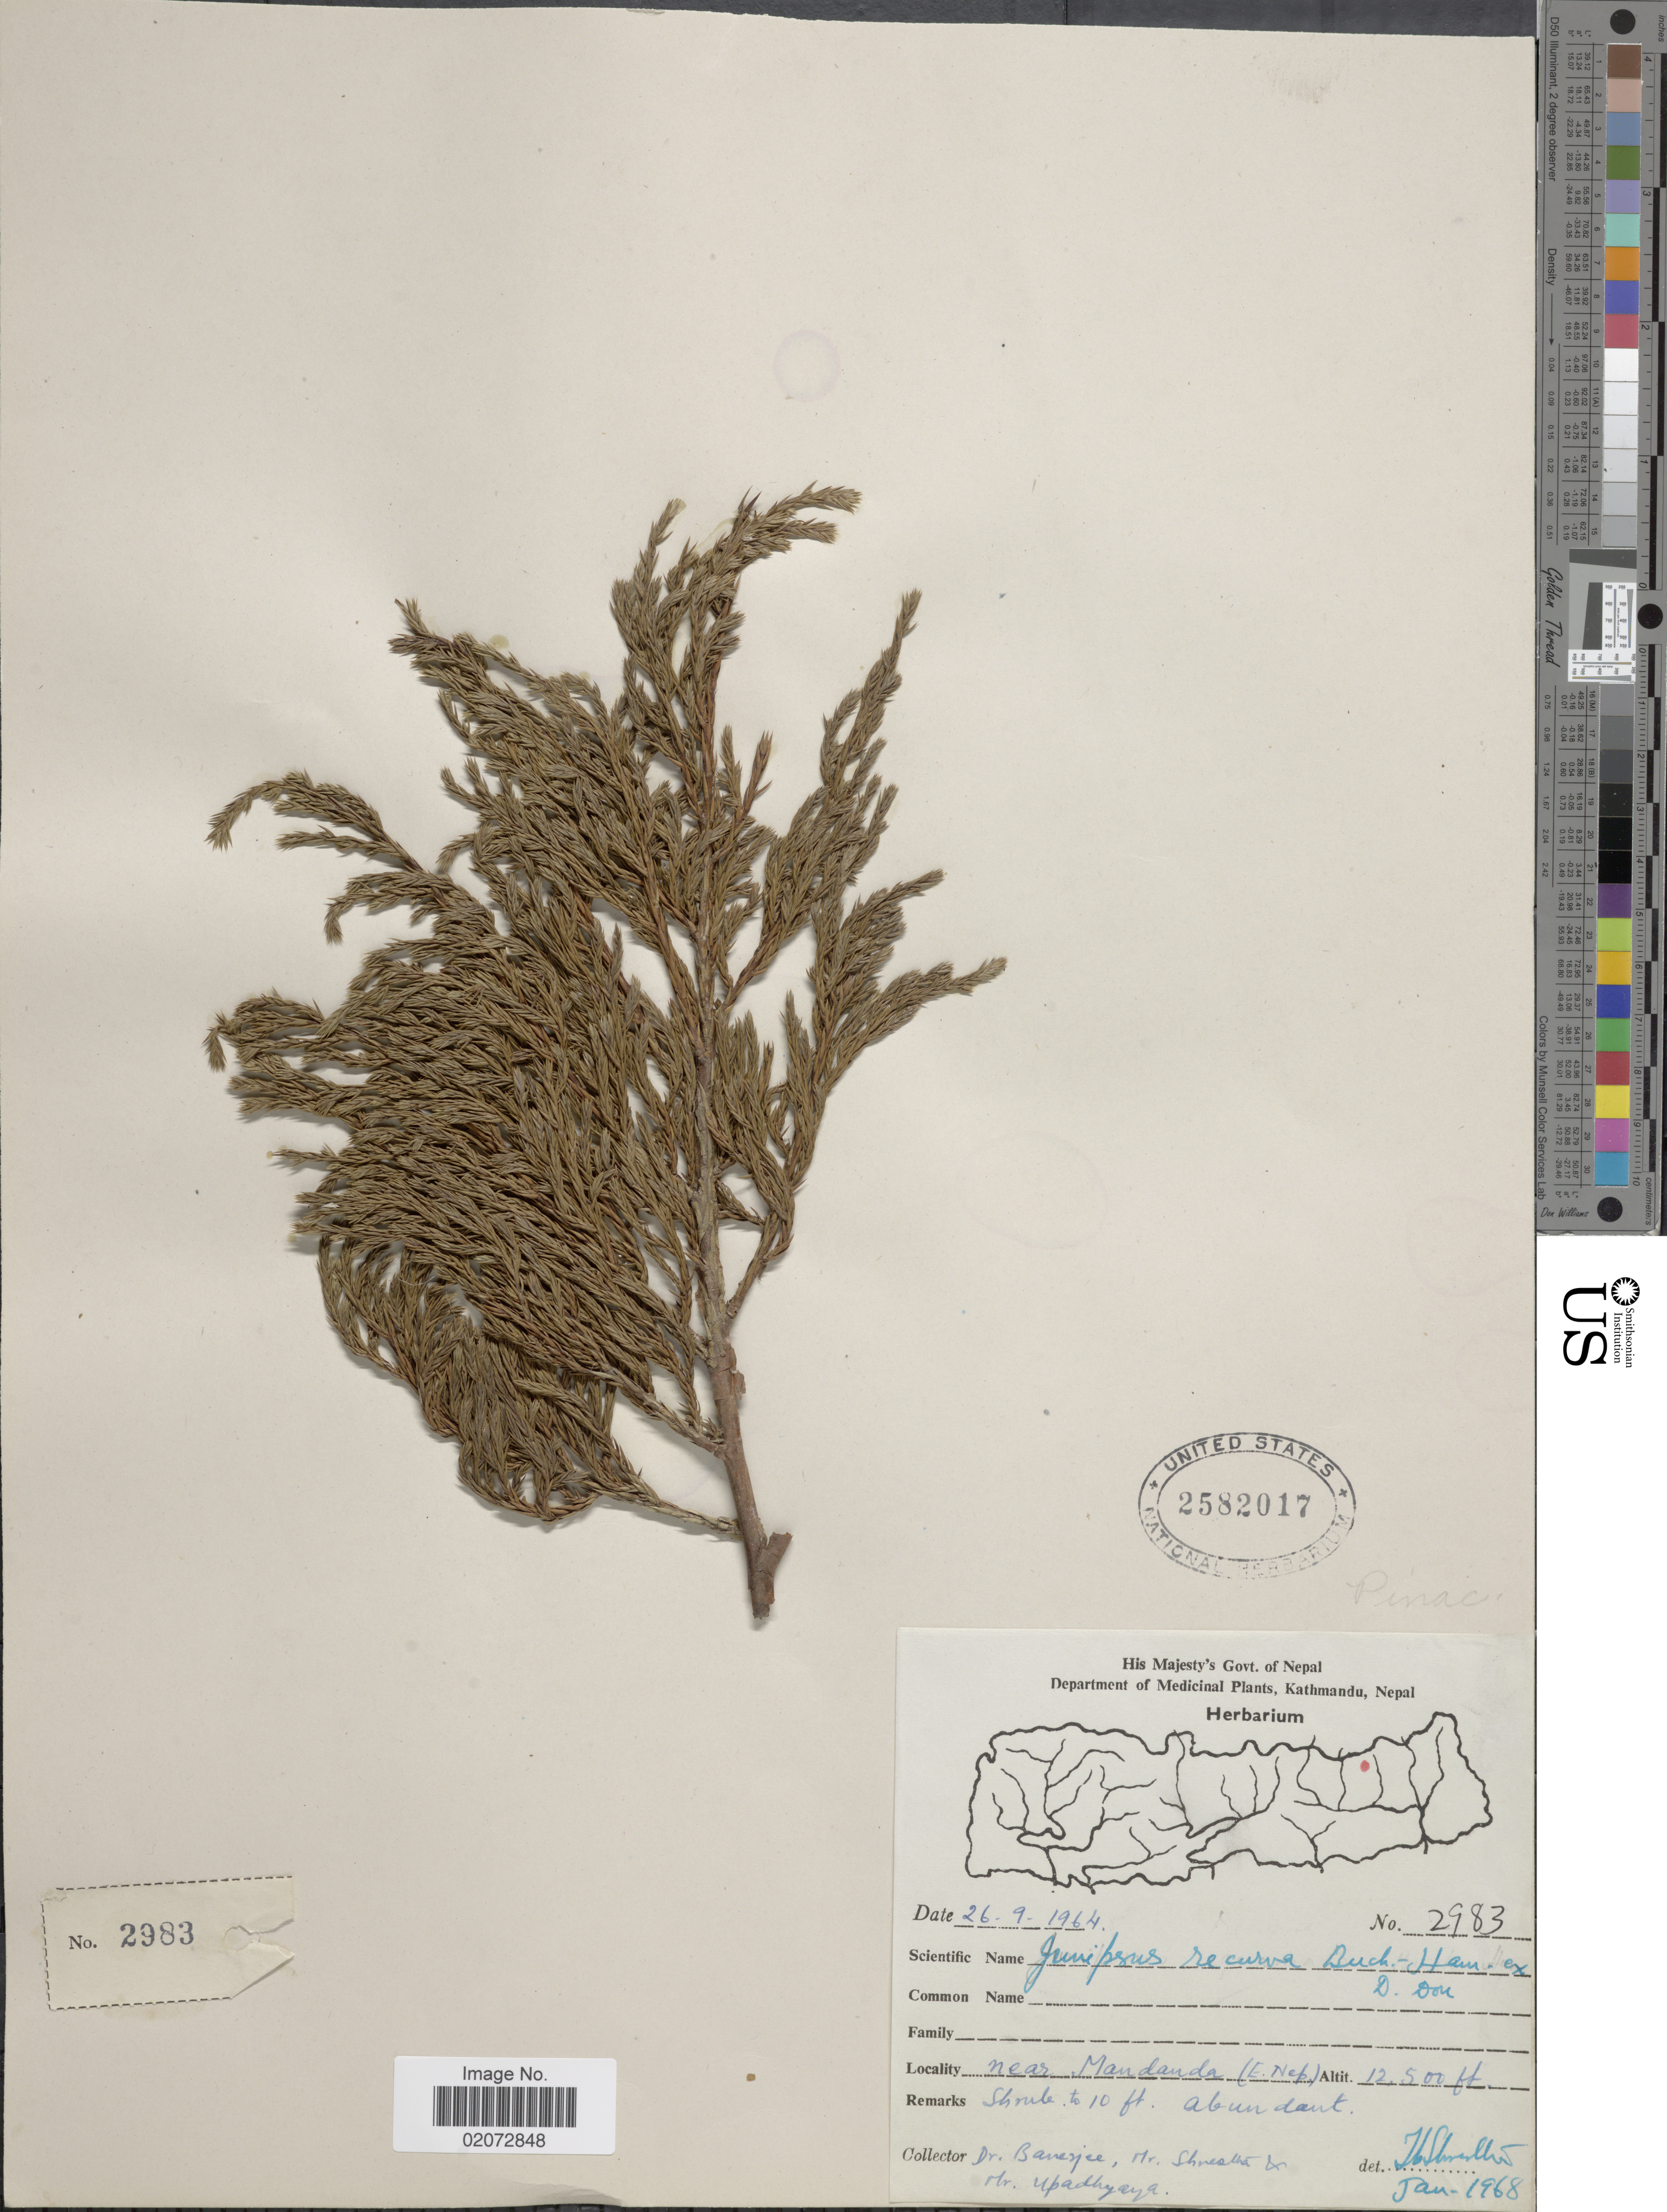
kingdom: Plantae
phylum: Tracheophyta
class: Pinopsida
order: Pinales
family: Cupressaceae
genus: Juniperus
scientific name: Juniperus recurva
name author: Buch.-Ham. ex D. Don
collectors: -. Banerjee, T. B. Shrestha & A. V. Upadhyay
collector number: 2983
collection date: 1964-09-26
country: Nepal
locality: Near Mandanda (E. Neb)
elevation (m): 3810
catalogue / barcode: US 2582017